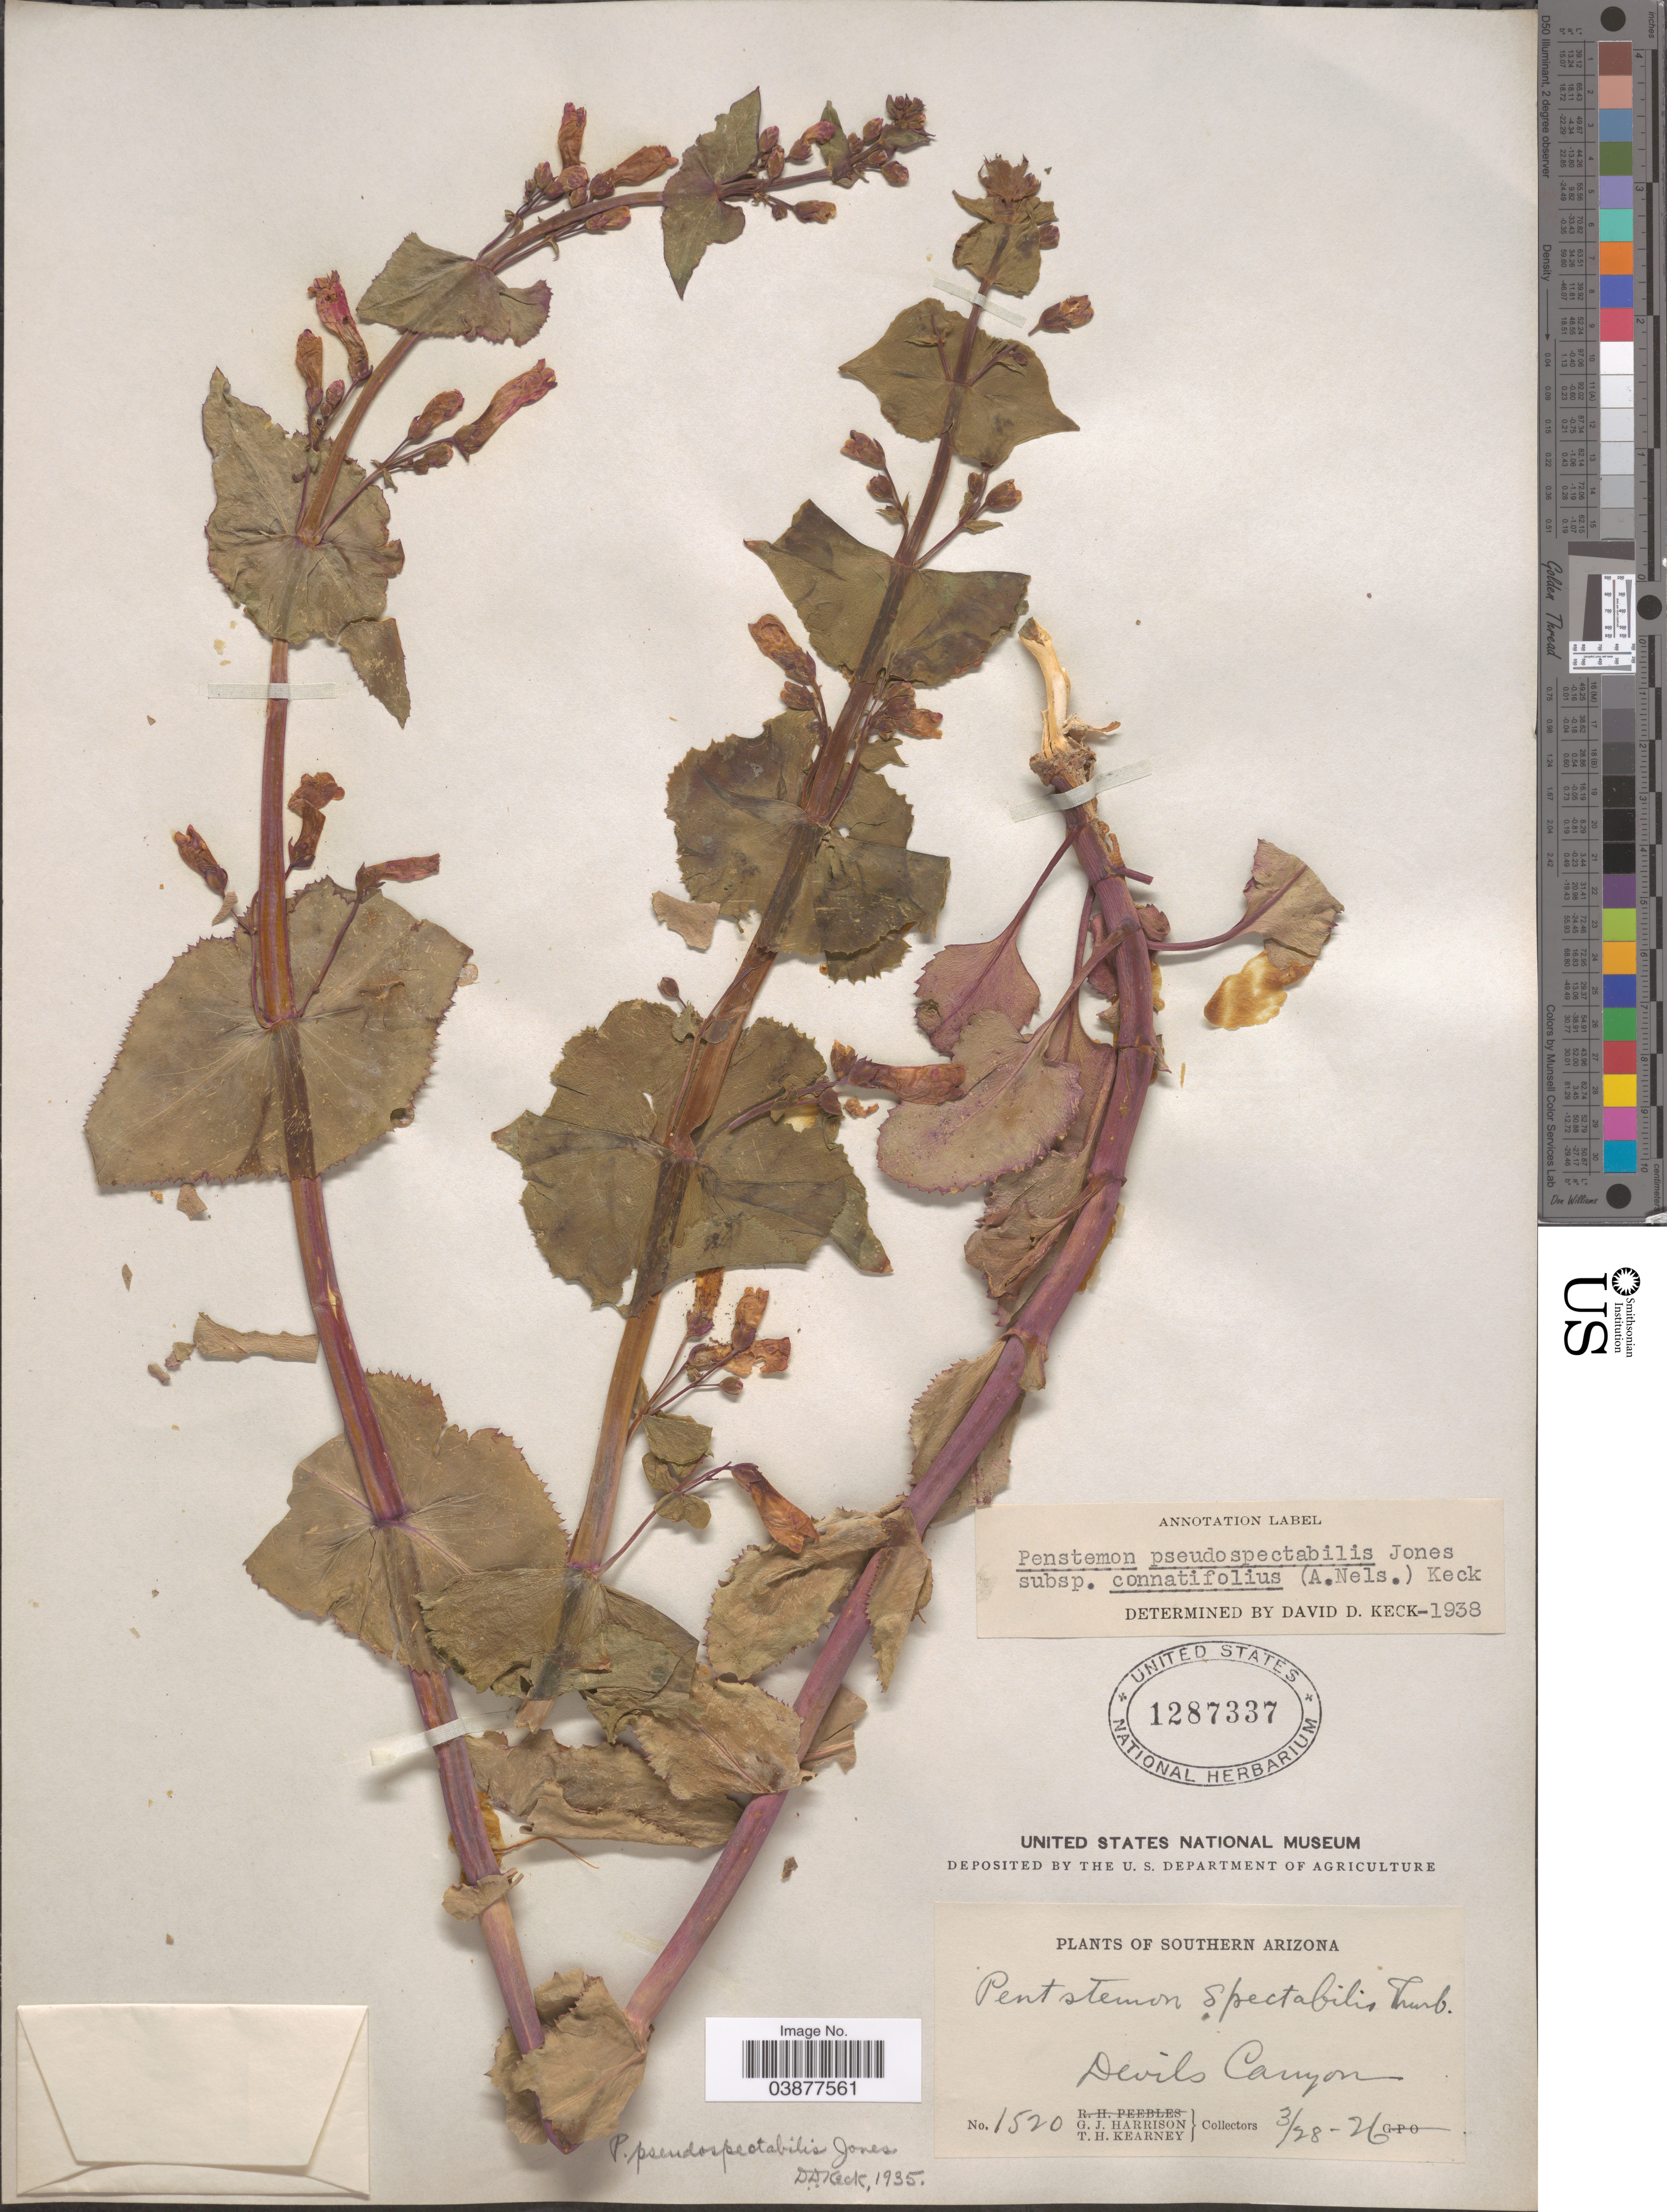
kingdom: Plantae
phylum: Tracheophyta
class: Magnoliopsida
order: Lamiales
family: Plantaginaceae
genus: Penstemon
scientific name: Penstemon pseudospectabilis var. connatifolius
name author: (A. Nelson) D.D. Keck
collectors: G. J. Harrison & T. H. Kearney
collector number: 1520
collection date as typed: Transcribed d/m/y: 28/3/26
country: United States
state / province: Arizona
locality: Southern Arizona. Devils Canyon.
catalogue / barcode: US 1287337